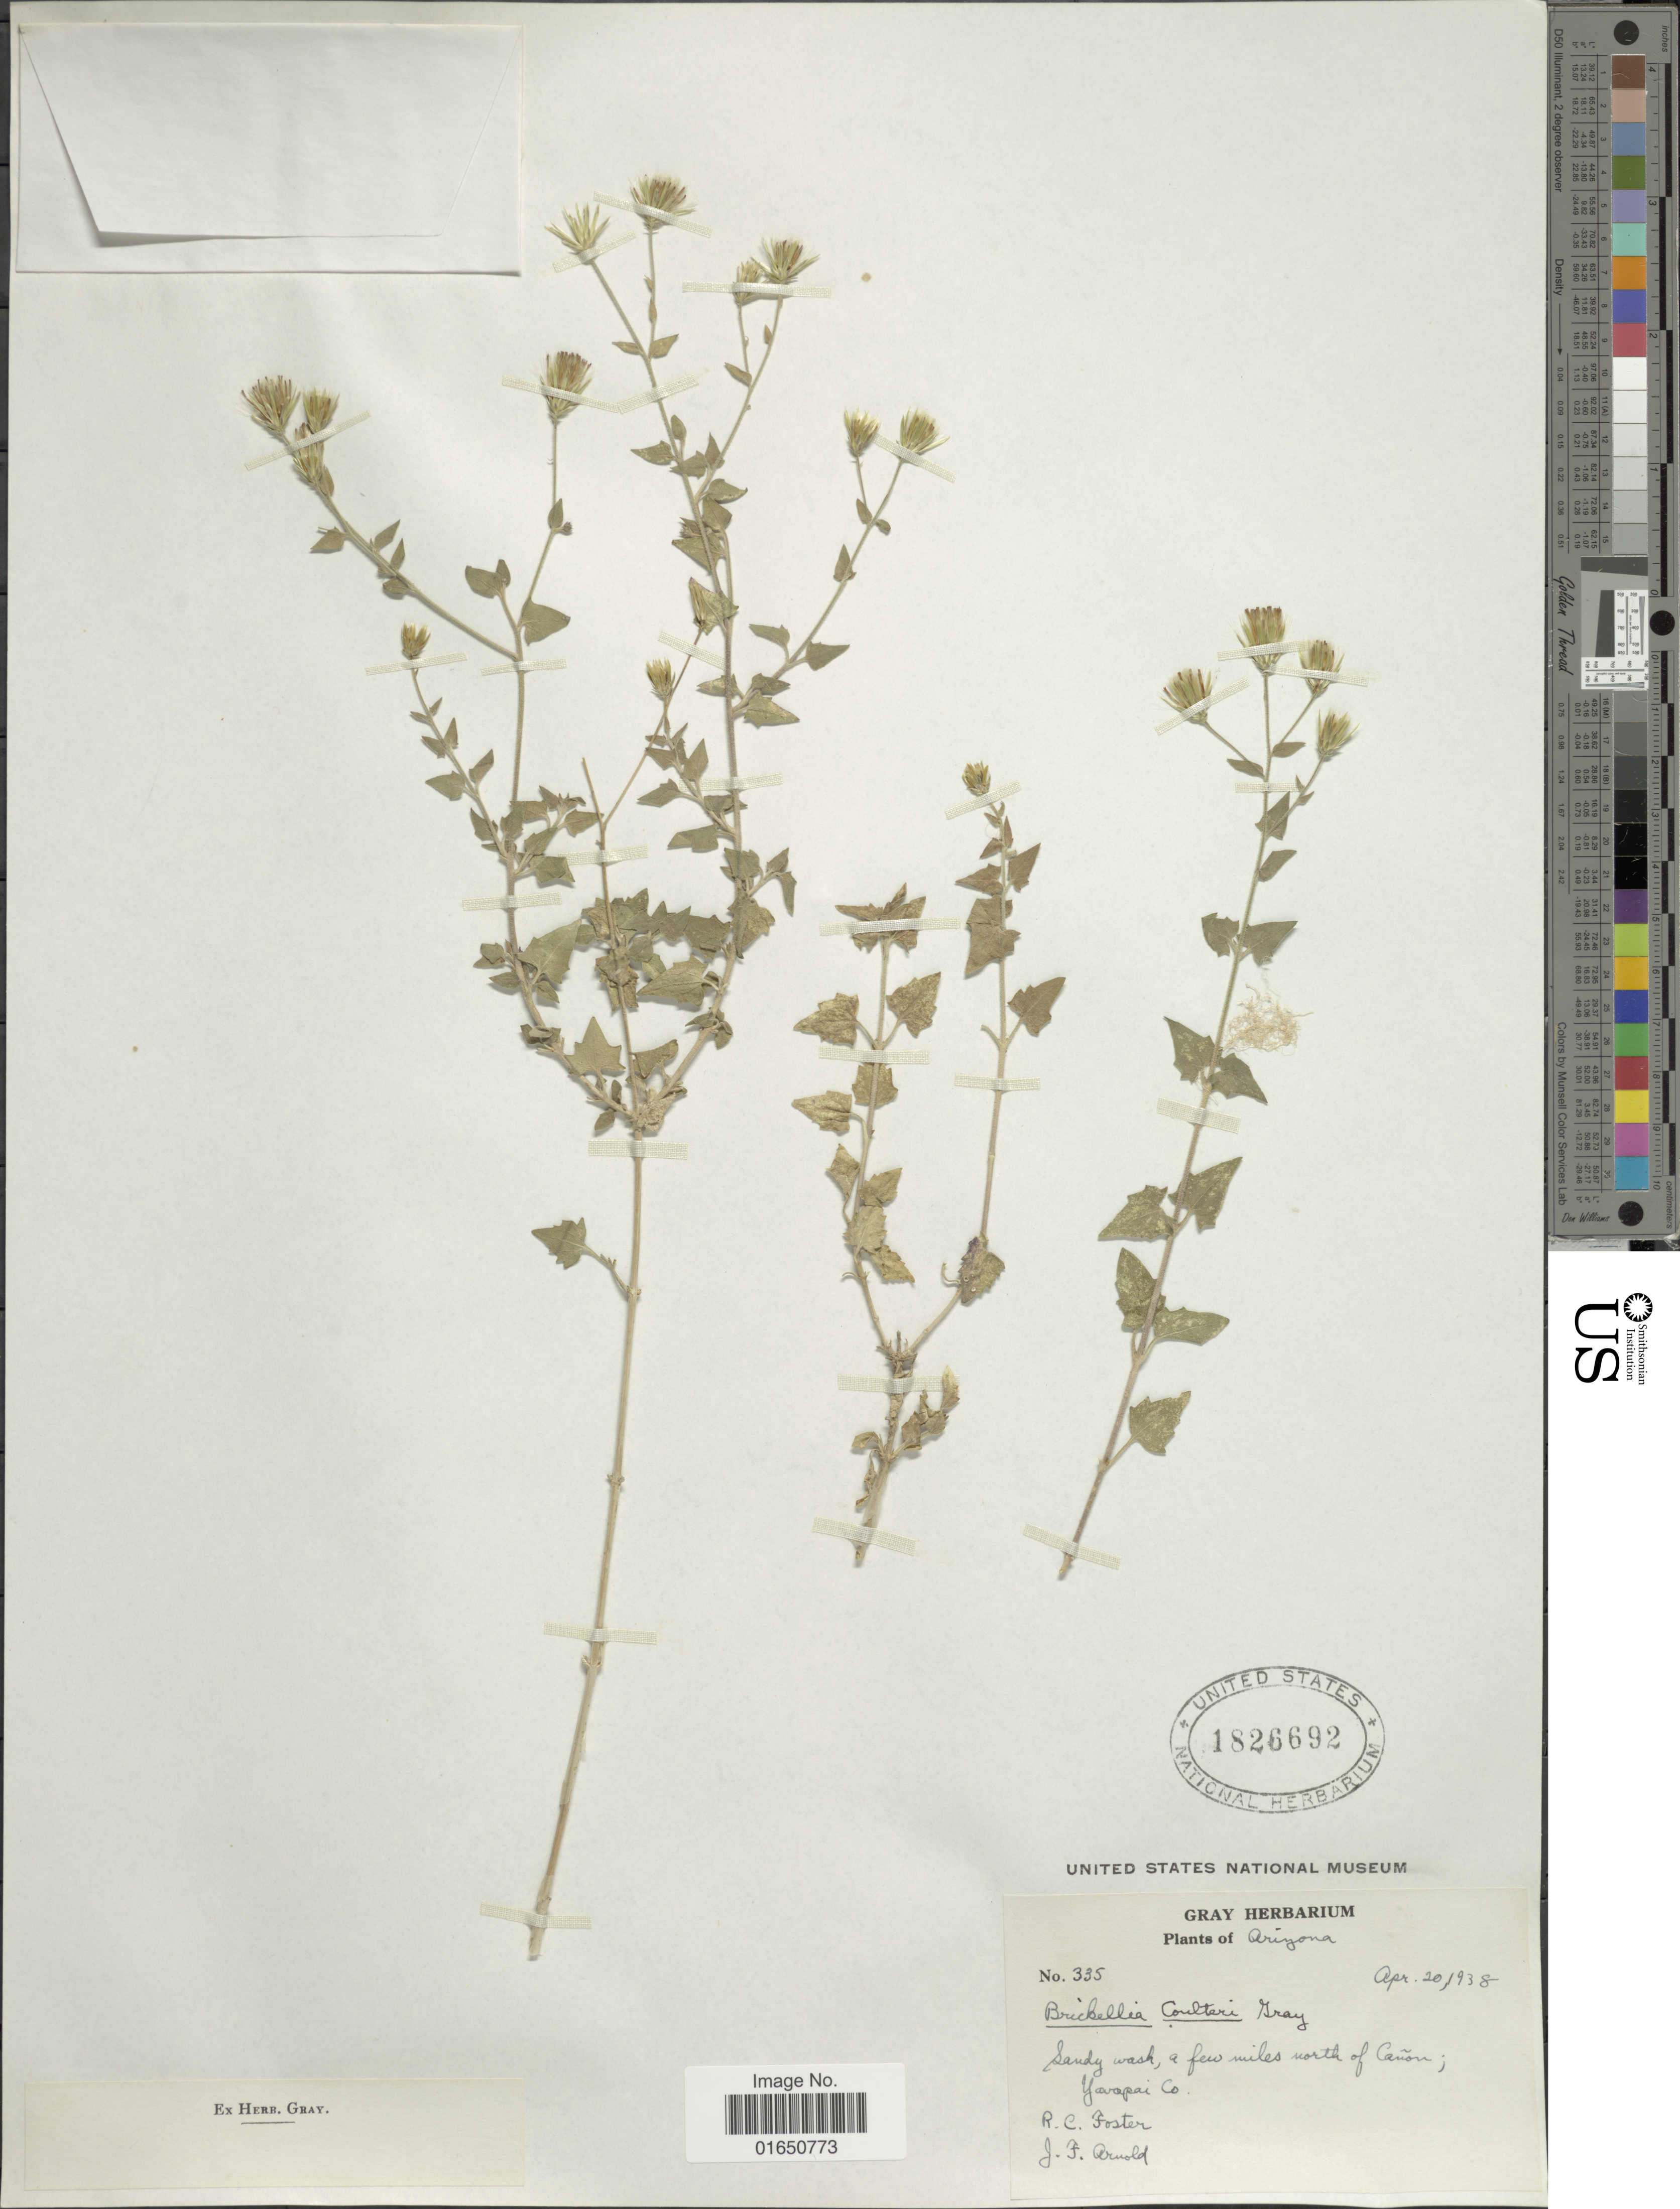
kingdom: Plantae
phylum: Tracheophyta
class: Magnoliopsida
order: Asterales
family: Asteraceae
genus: Brickellia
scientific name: Brickellia coulteri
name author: A. Gray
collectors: R. C. Foster & J. F. Arnold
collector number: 335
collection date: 1938-04-20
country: United States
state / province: Arizona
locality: Sandy wash, afew miles north of Canon, Yarapai Co.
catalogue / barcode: US 1826692